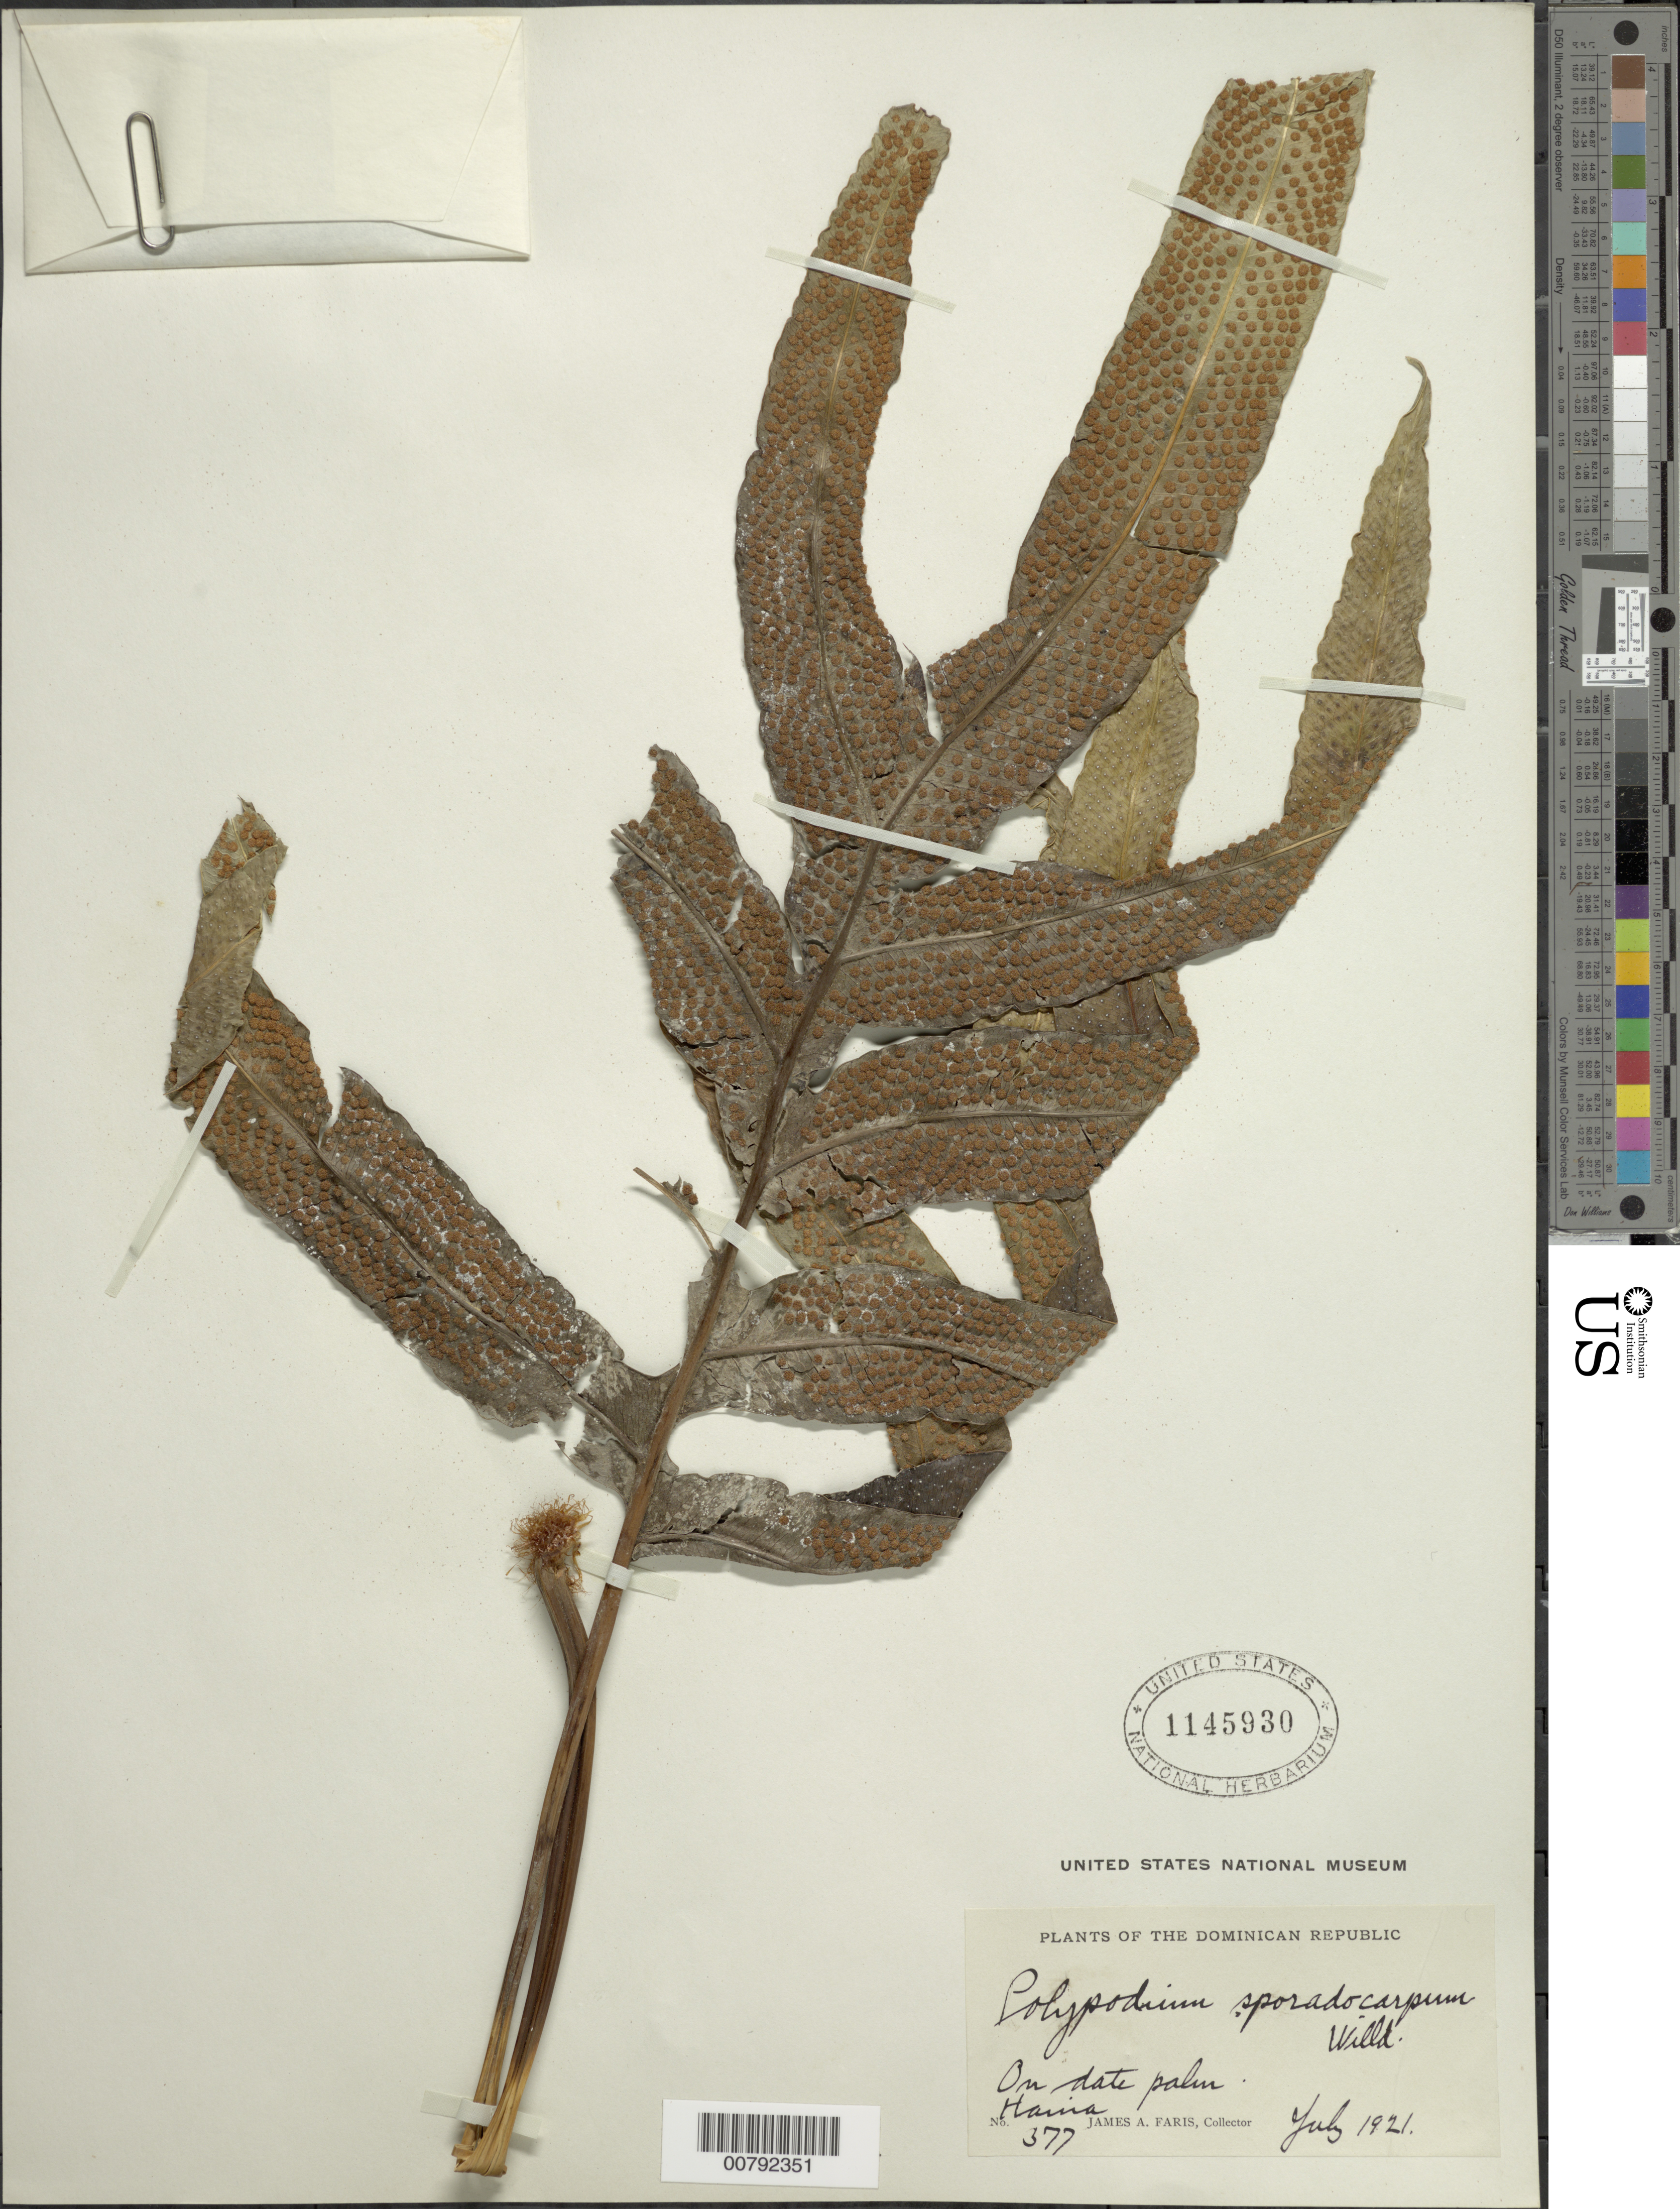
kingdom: Plantae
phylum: Tracheophyta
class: Polypodiopsida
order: Polypodiales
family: Polypodiaceae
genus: Phlebodium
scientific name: Phlebodium decumanum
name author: (Willd.) J. Sm.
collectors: J. Faris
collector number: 377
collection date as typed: Jul 1910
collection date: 1910-07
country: Dominican Republic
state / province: San Cristóbal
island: Hispaniola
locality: Hania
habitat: On date palm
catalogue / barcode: US 1145930